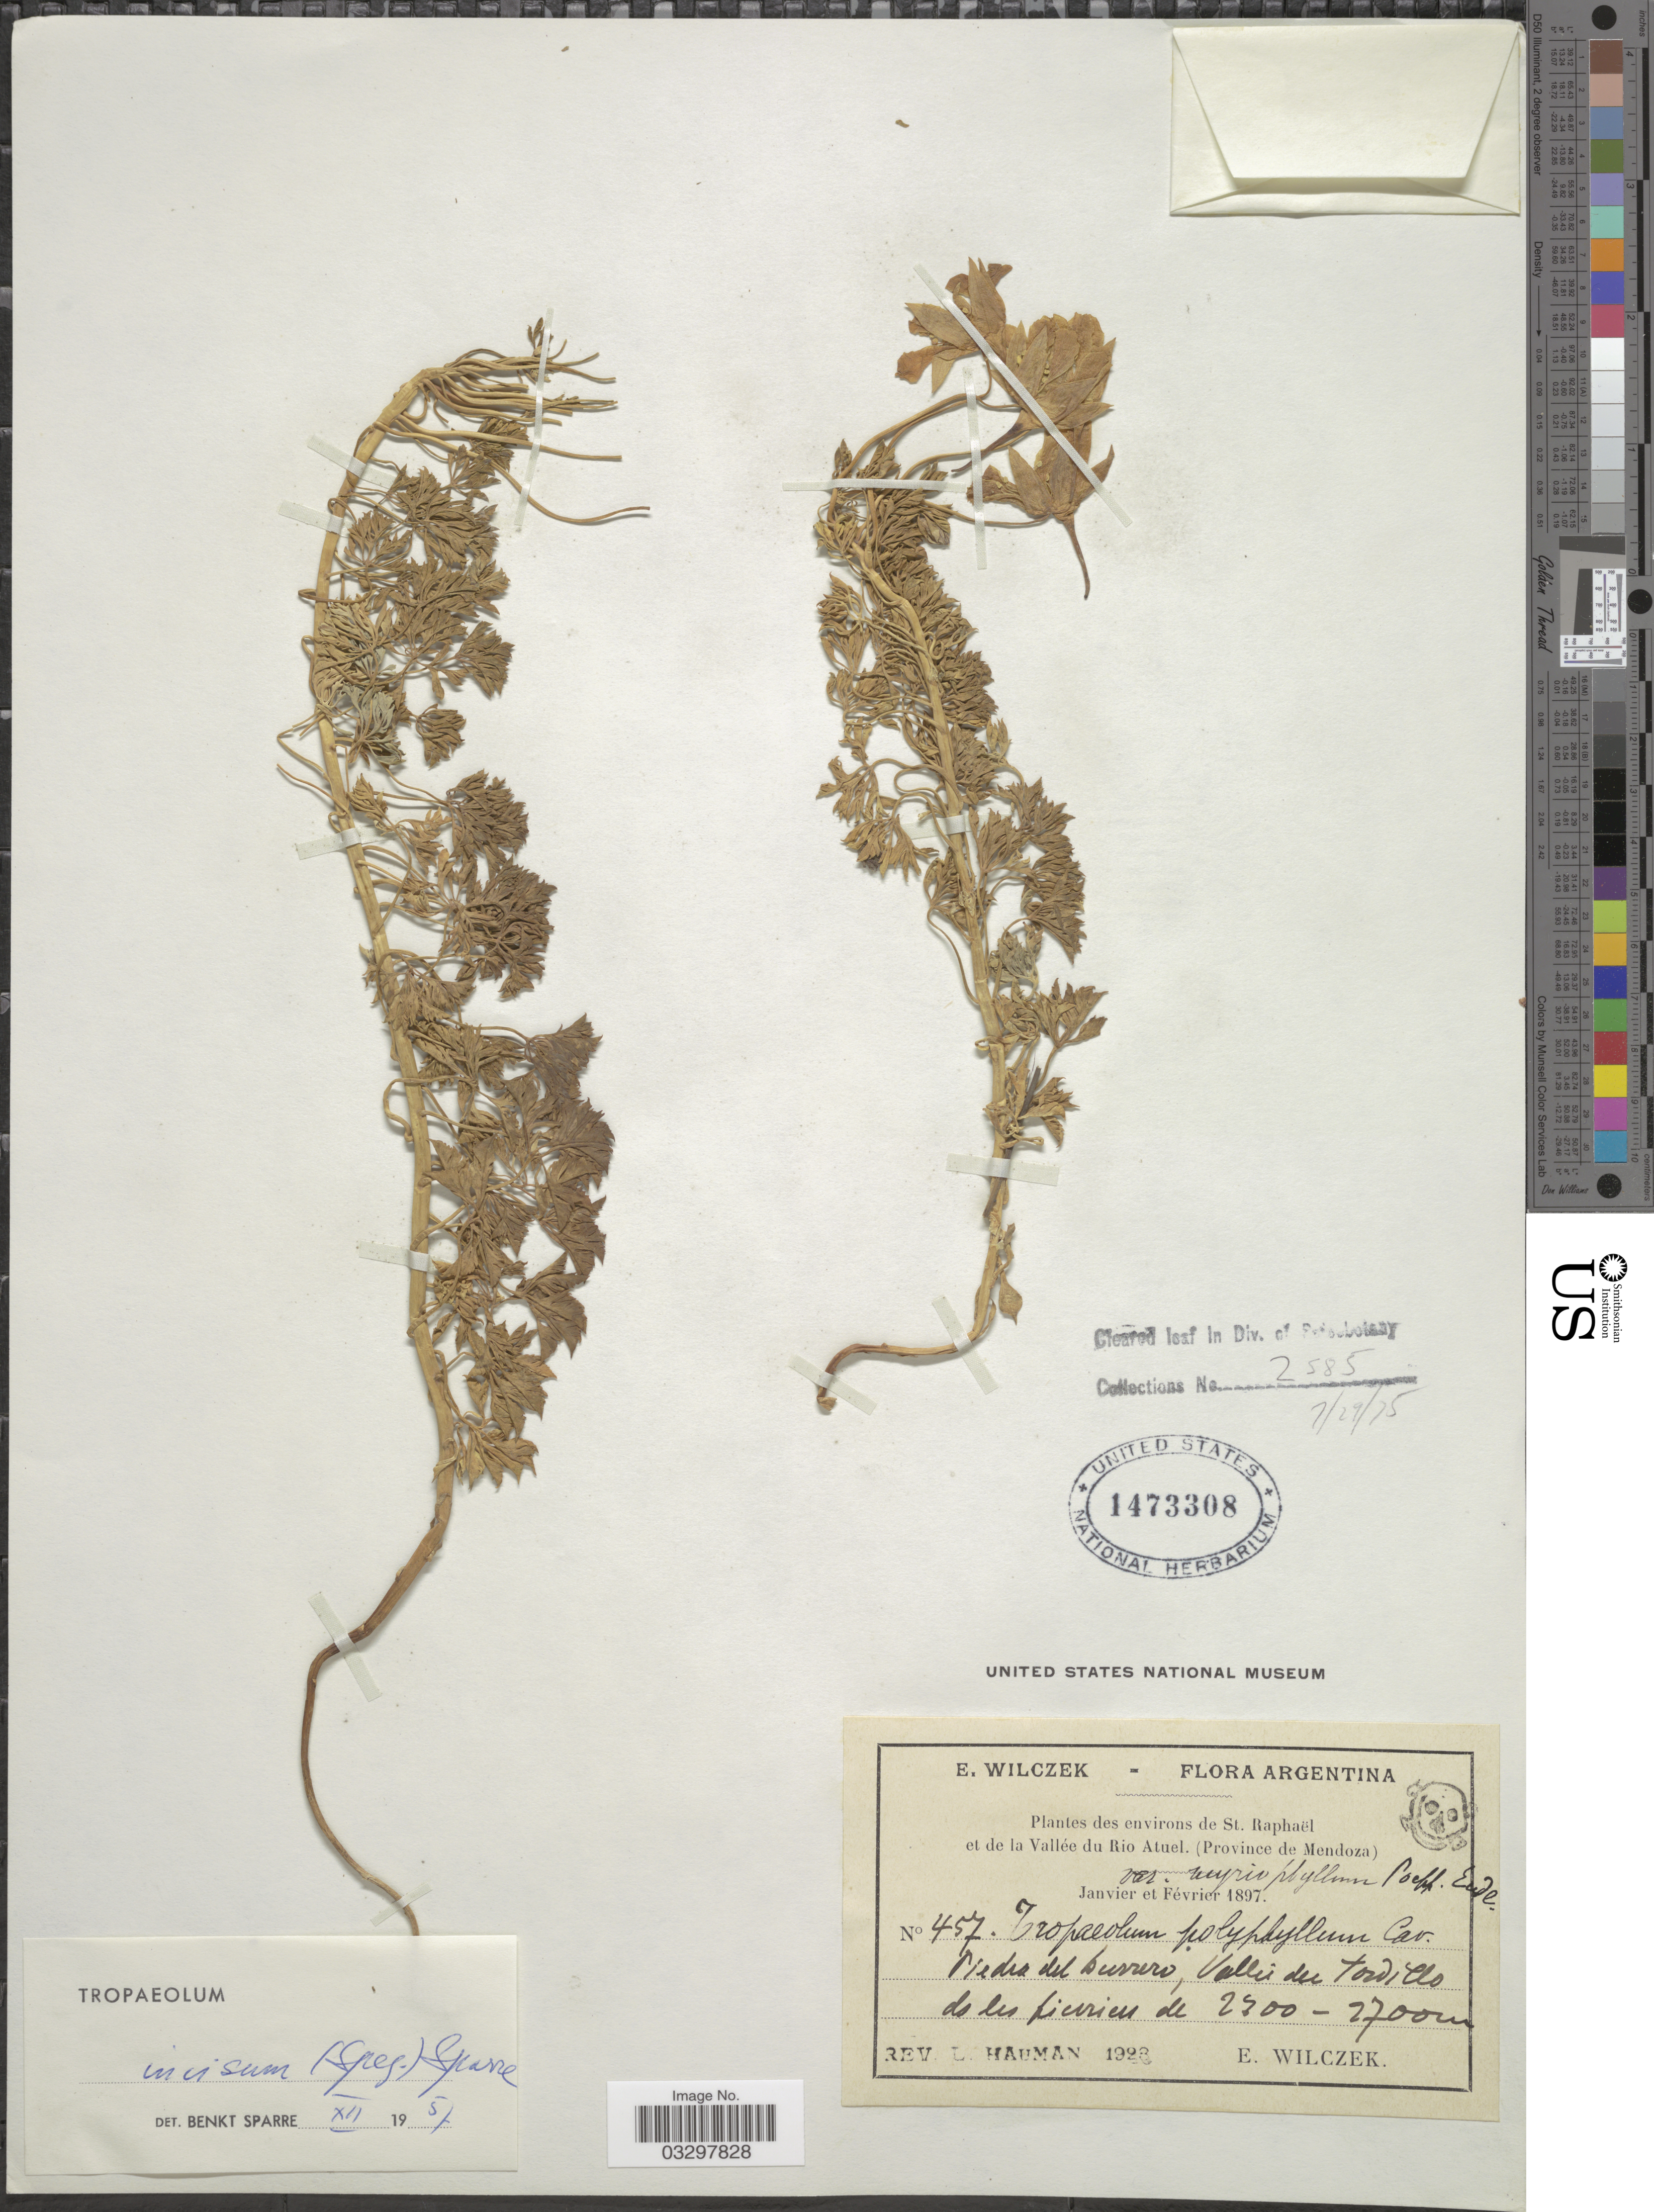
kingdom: Plantae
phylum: Tracheophyta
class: Magnoliopsida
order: Brassicales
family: Tropaeolaceae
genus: Tropaeolum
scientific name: Tropaeolum incisum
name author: (Speg.) Sparre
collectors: E. Wilczek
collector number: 457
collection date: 1897-01/1897-02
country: Argentina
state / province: Mendoza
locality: Des environs de St. Raphaël et de la Vallée du Rio Atuel. Piedra del burrero, Vallée du Tordillo.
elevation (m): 2400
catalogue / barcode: US 1473308